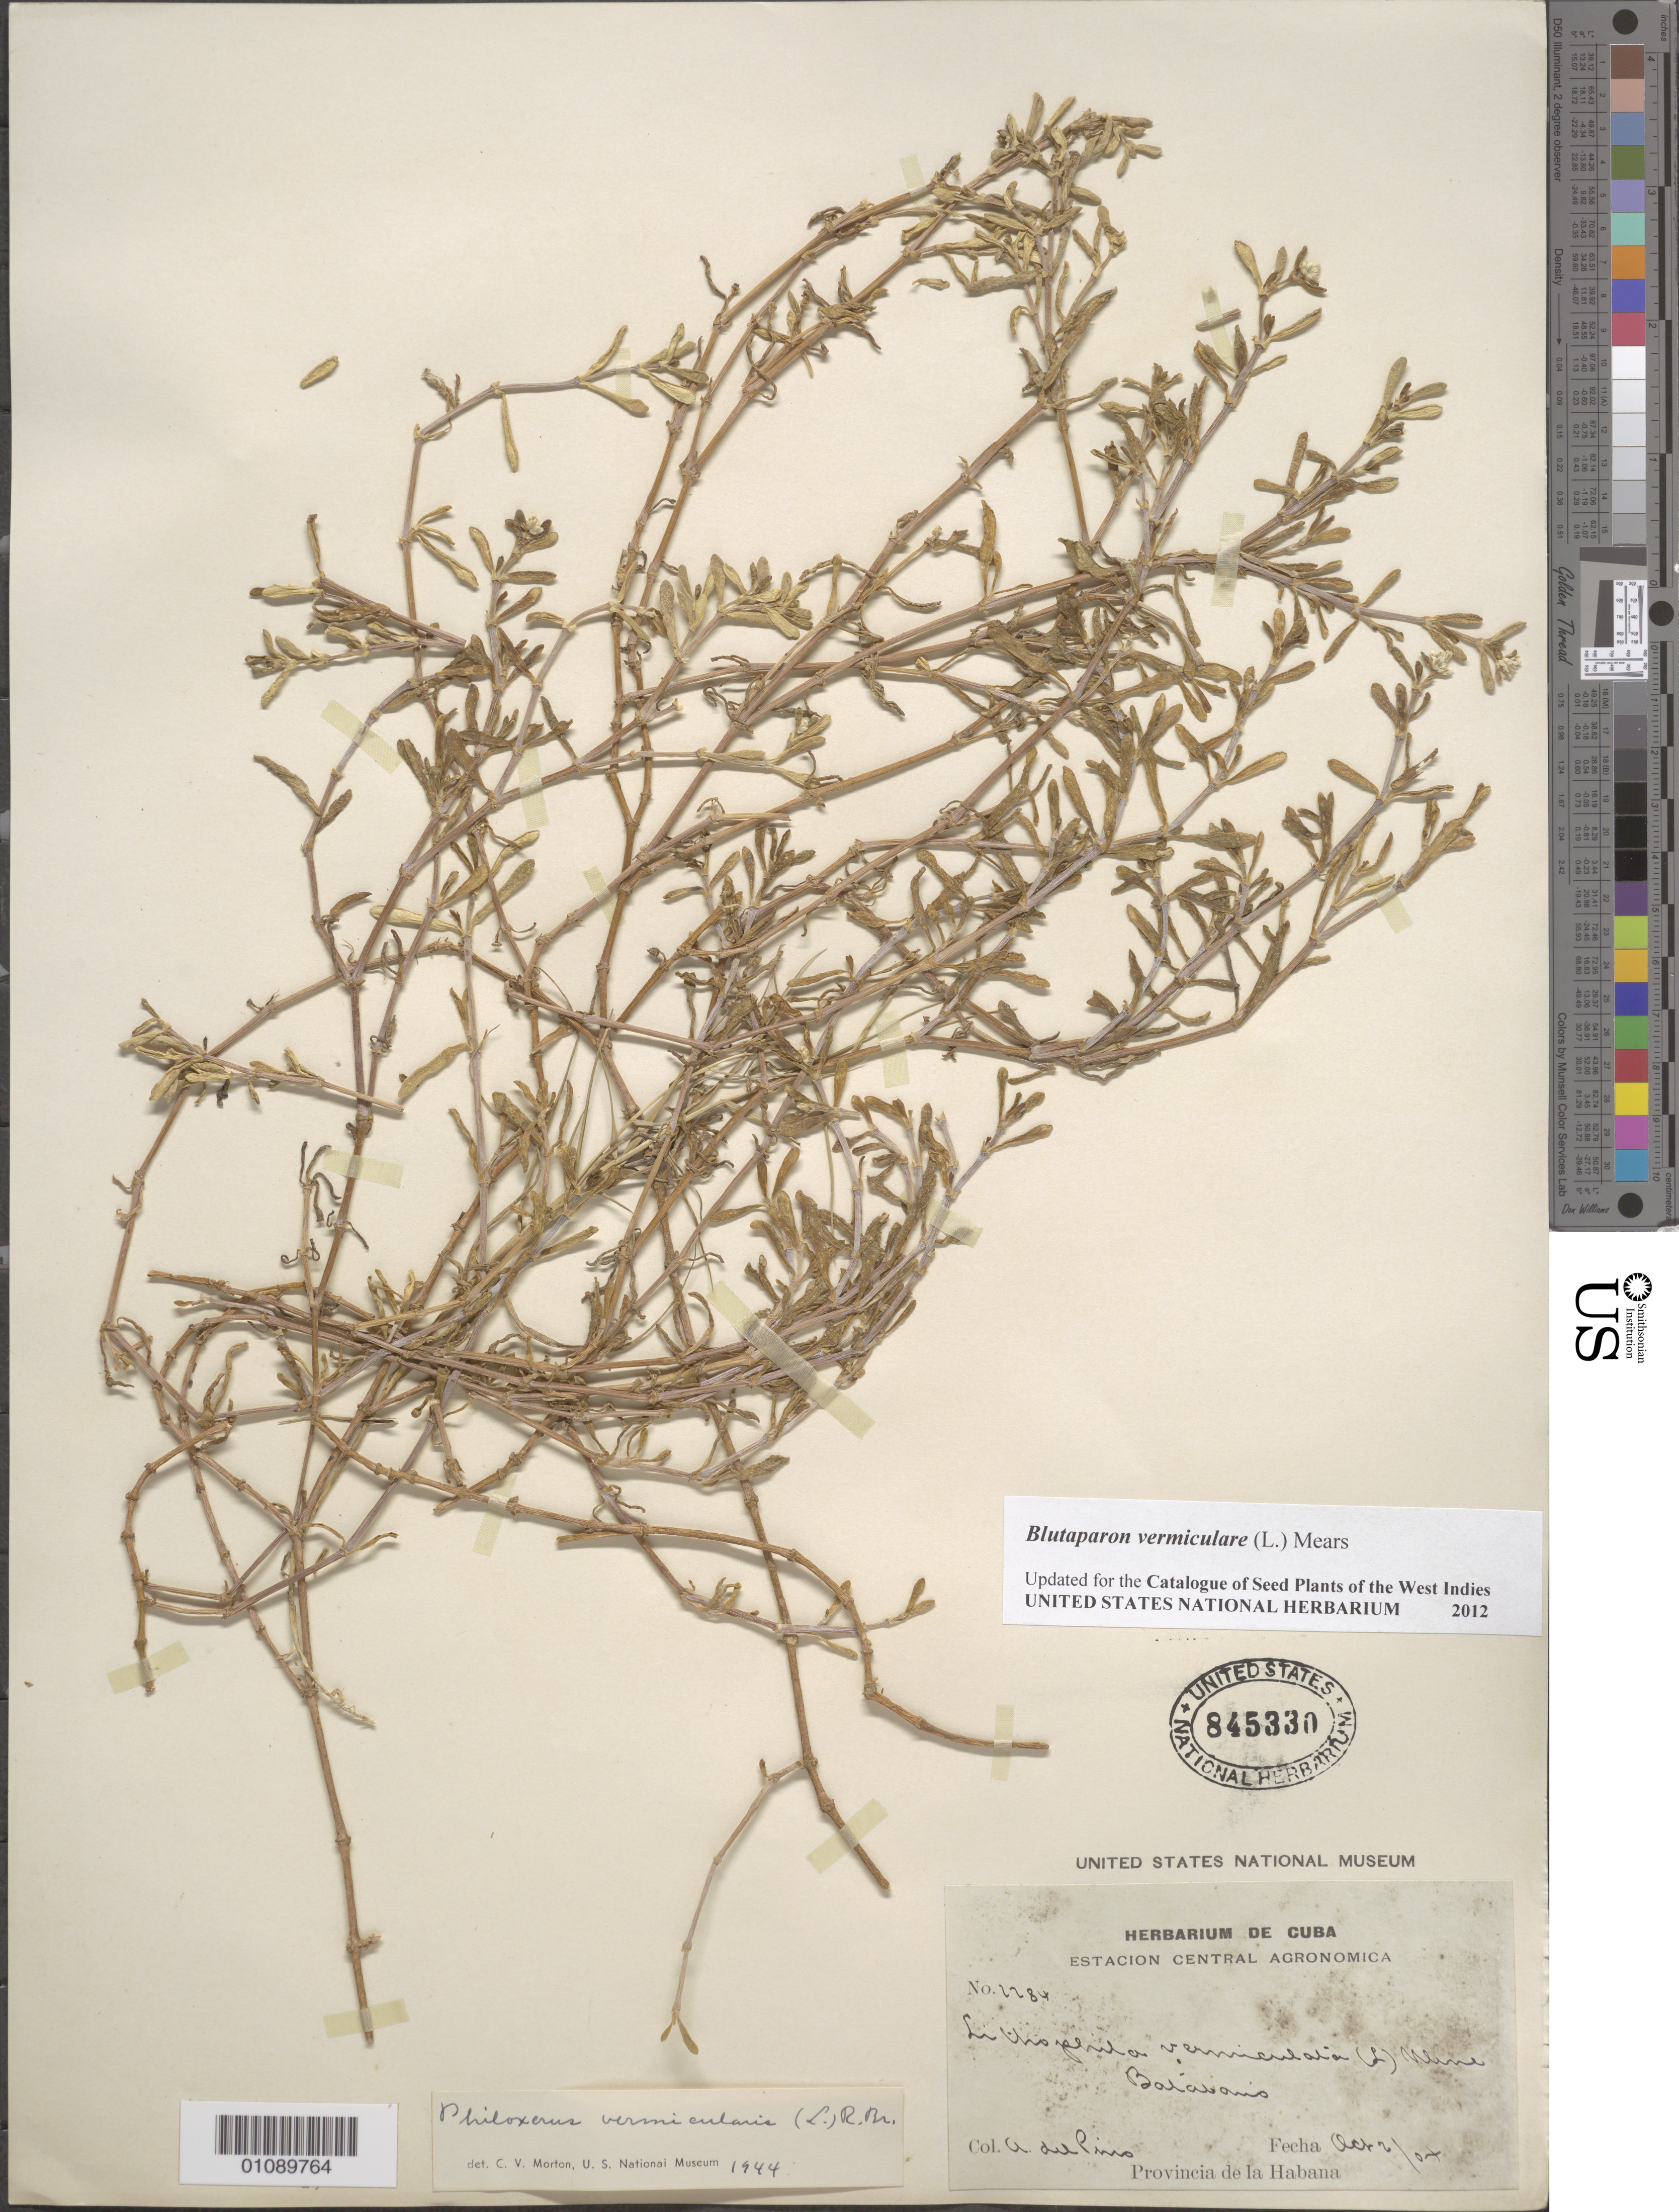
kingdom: Plantae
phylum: Tracheophyta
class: Magnoliopsida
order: Caryophyllales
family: Amaranthaceae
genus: Gomphrena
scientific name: Gomphrena vermicularis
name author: L.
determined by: Strong, Mark T., (BOT), Smithsonian Institution - National Museum of Natural History (UNITED STATES)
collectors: A. Pino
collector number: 1284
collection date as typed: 02 Oct 1904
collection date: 1904-10-02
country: Cuba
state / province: La Habana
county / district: Batabanó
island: Cuba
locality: Batabano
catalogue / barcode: US 845330